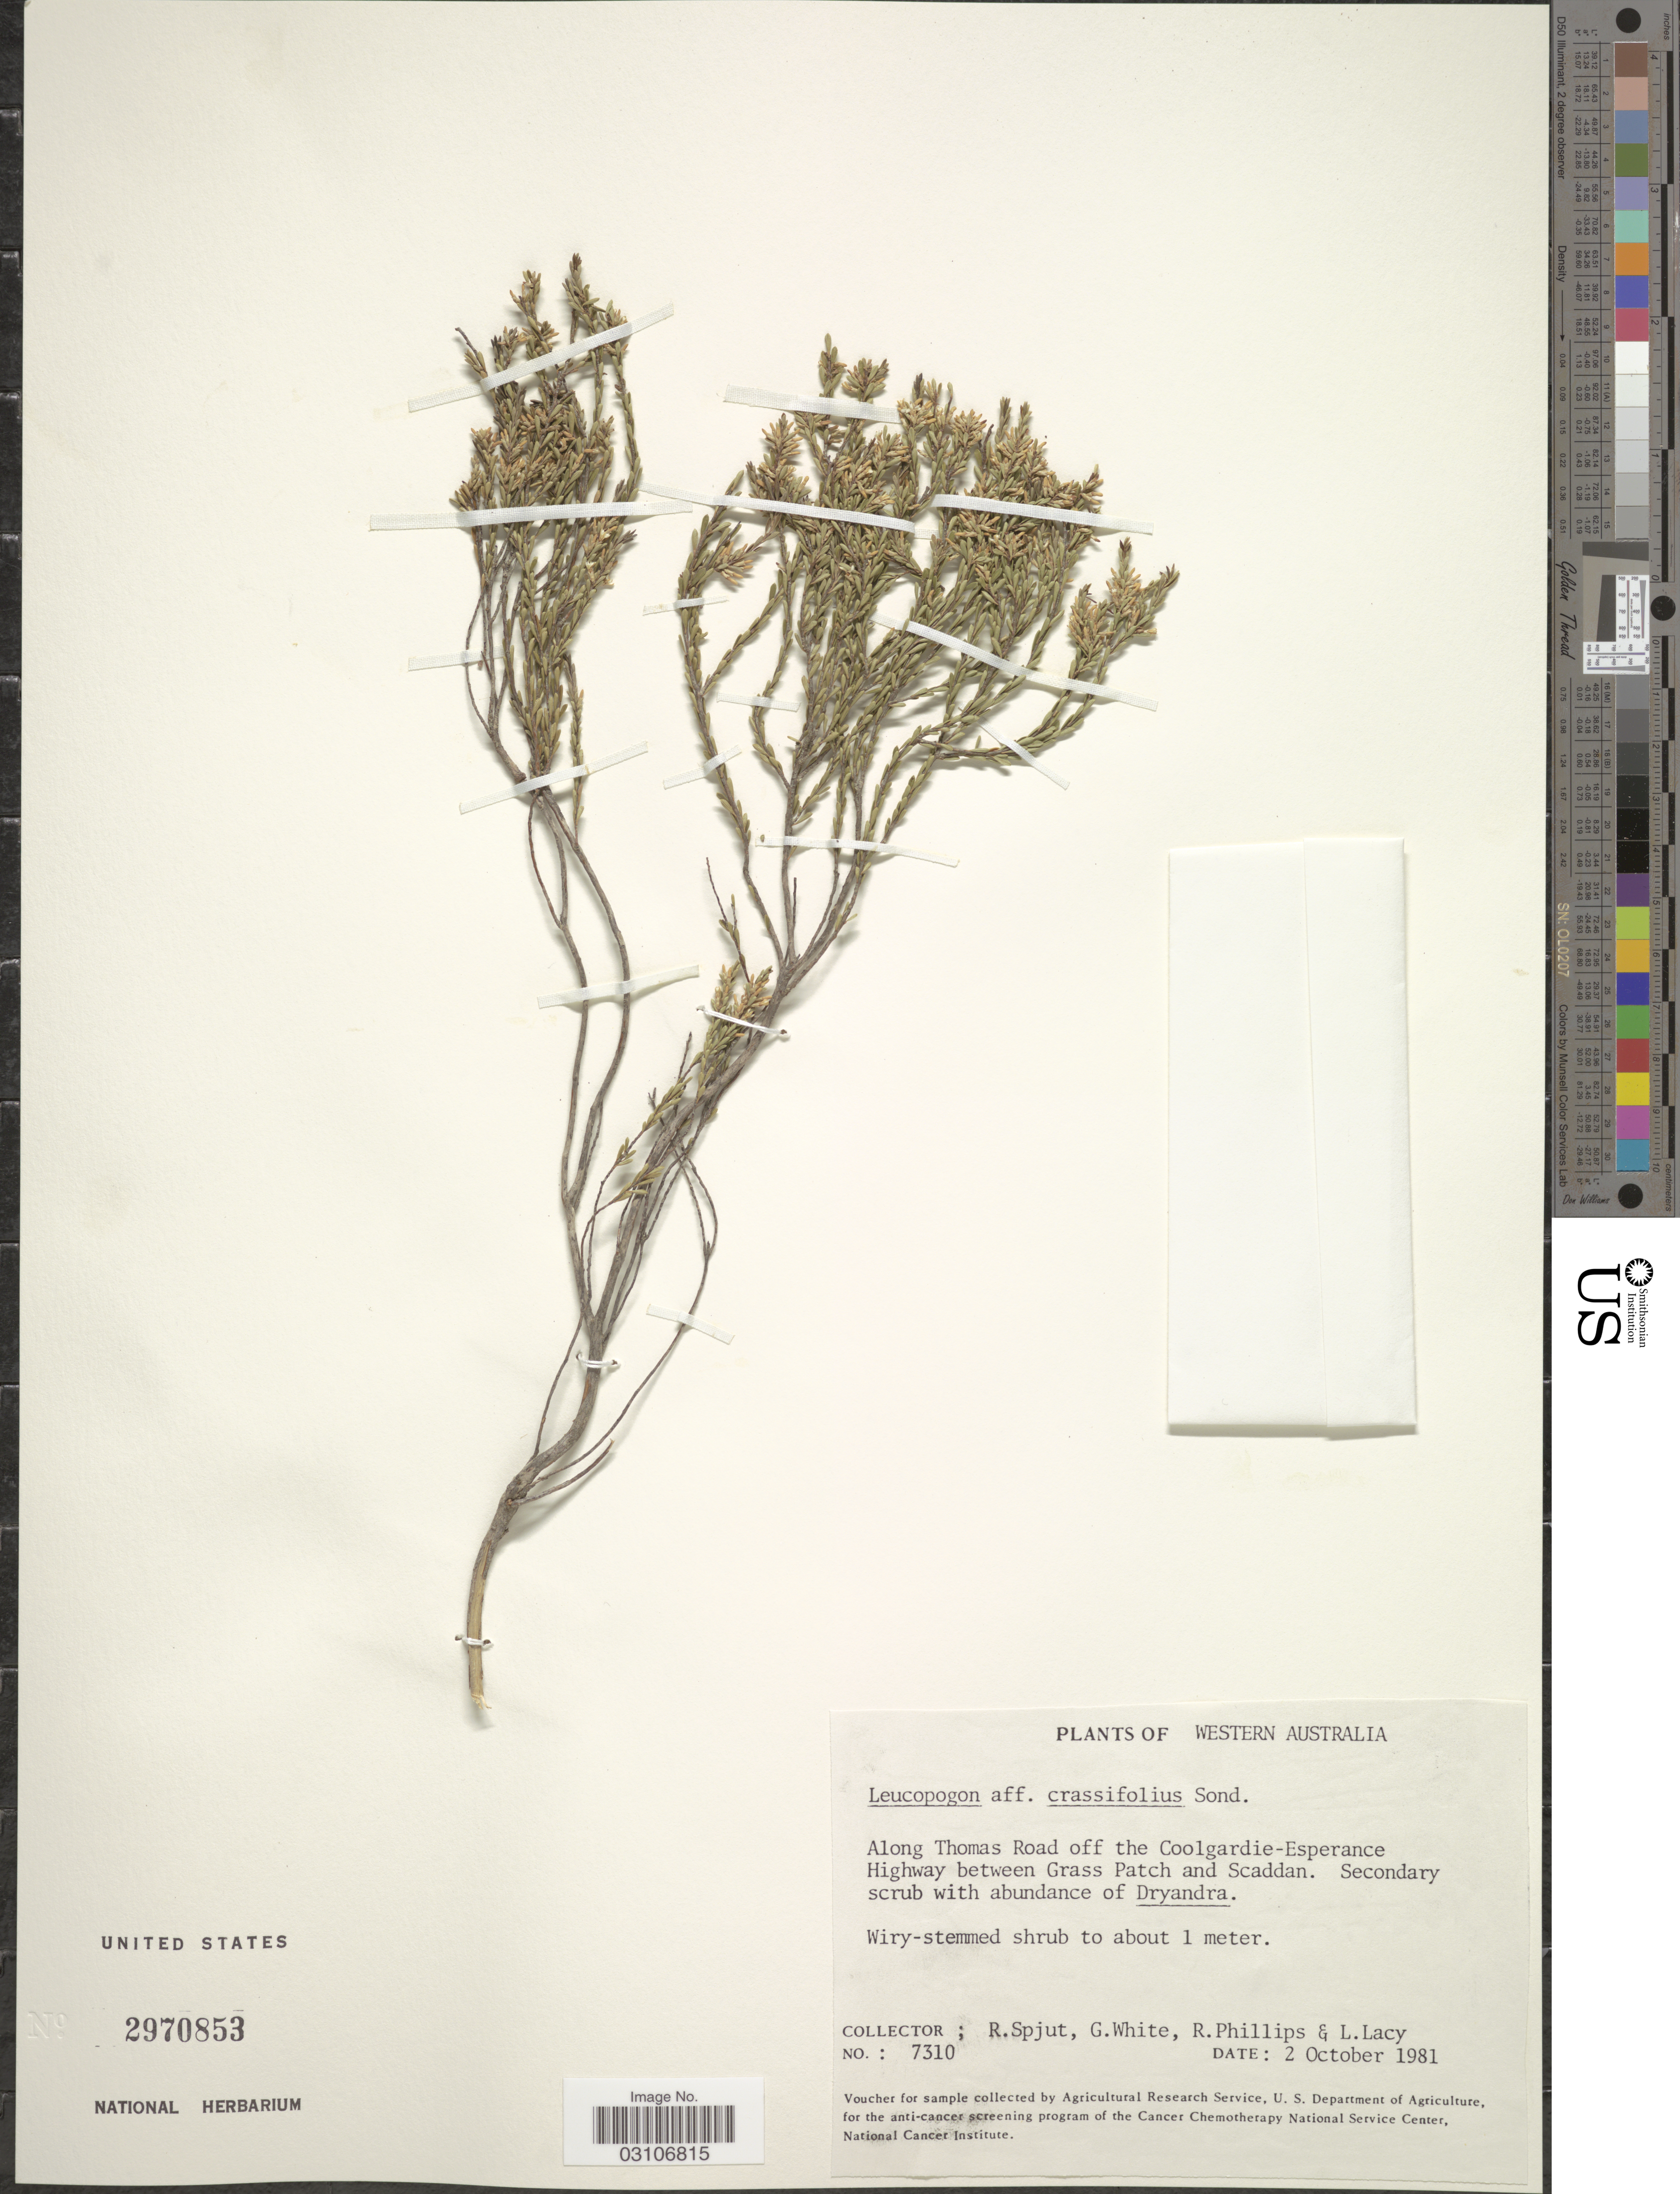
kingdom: Plantae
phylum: Tracheophyta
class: Magnoliopsida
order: Ericales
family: Ericaceae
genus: Leucopogon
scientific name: Leucopogon crassifolius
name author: Sond.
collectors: R. Spjut, G. White, R. Phillips & L. Lacy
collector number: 7310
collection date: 1981-10-02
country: Australia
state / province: Western Australia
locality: Along Thomas Road off the Coolgardie-Esperance Highway between Grass Patch and Scaddan.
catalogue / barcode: US 2970853